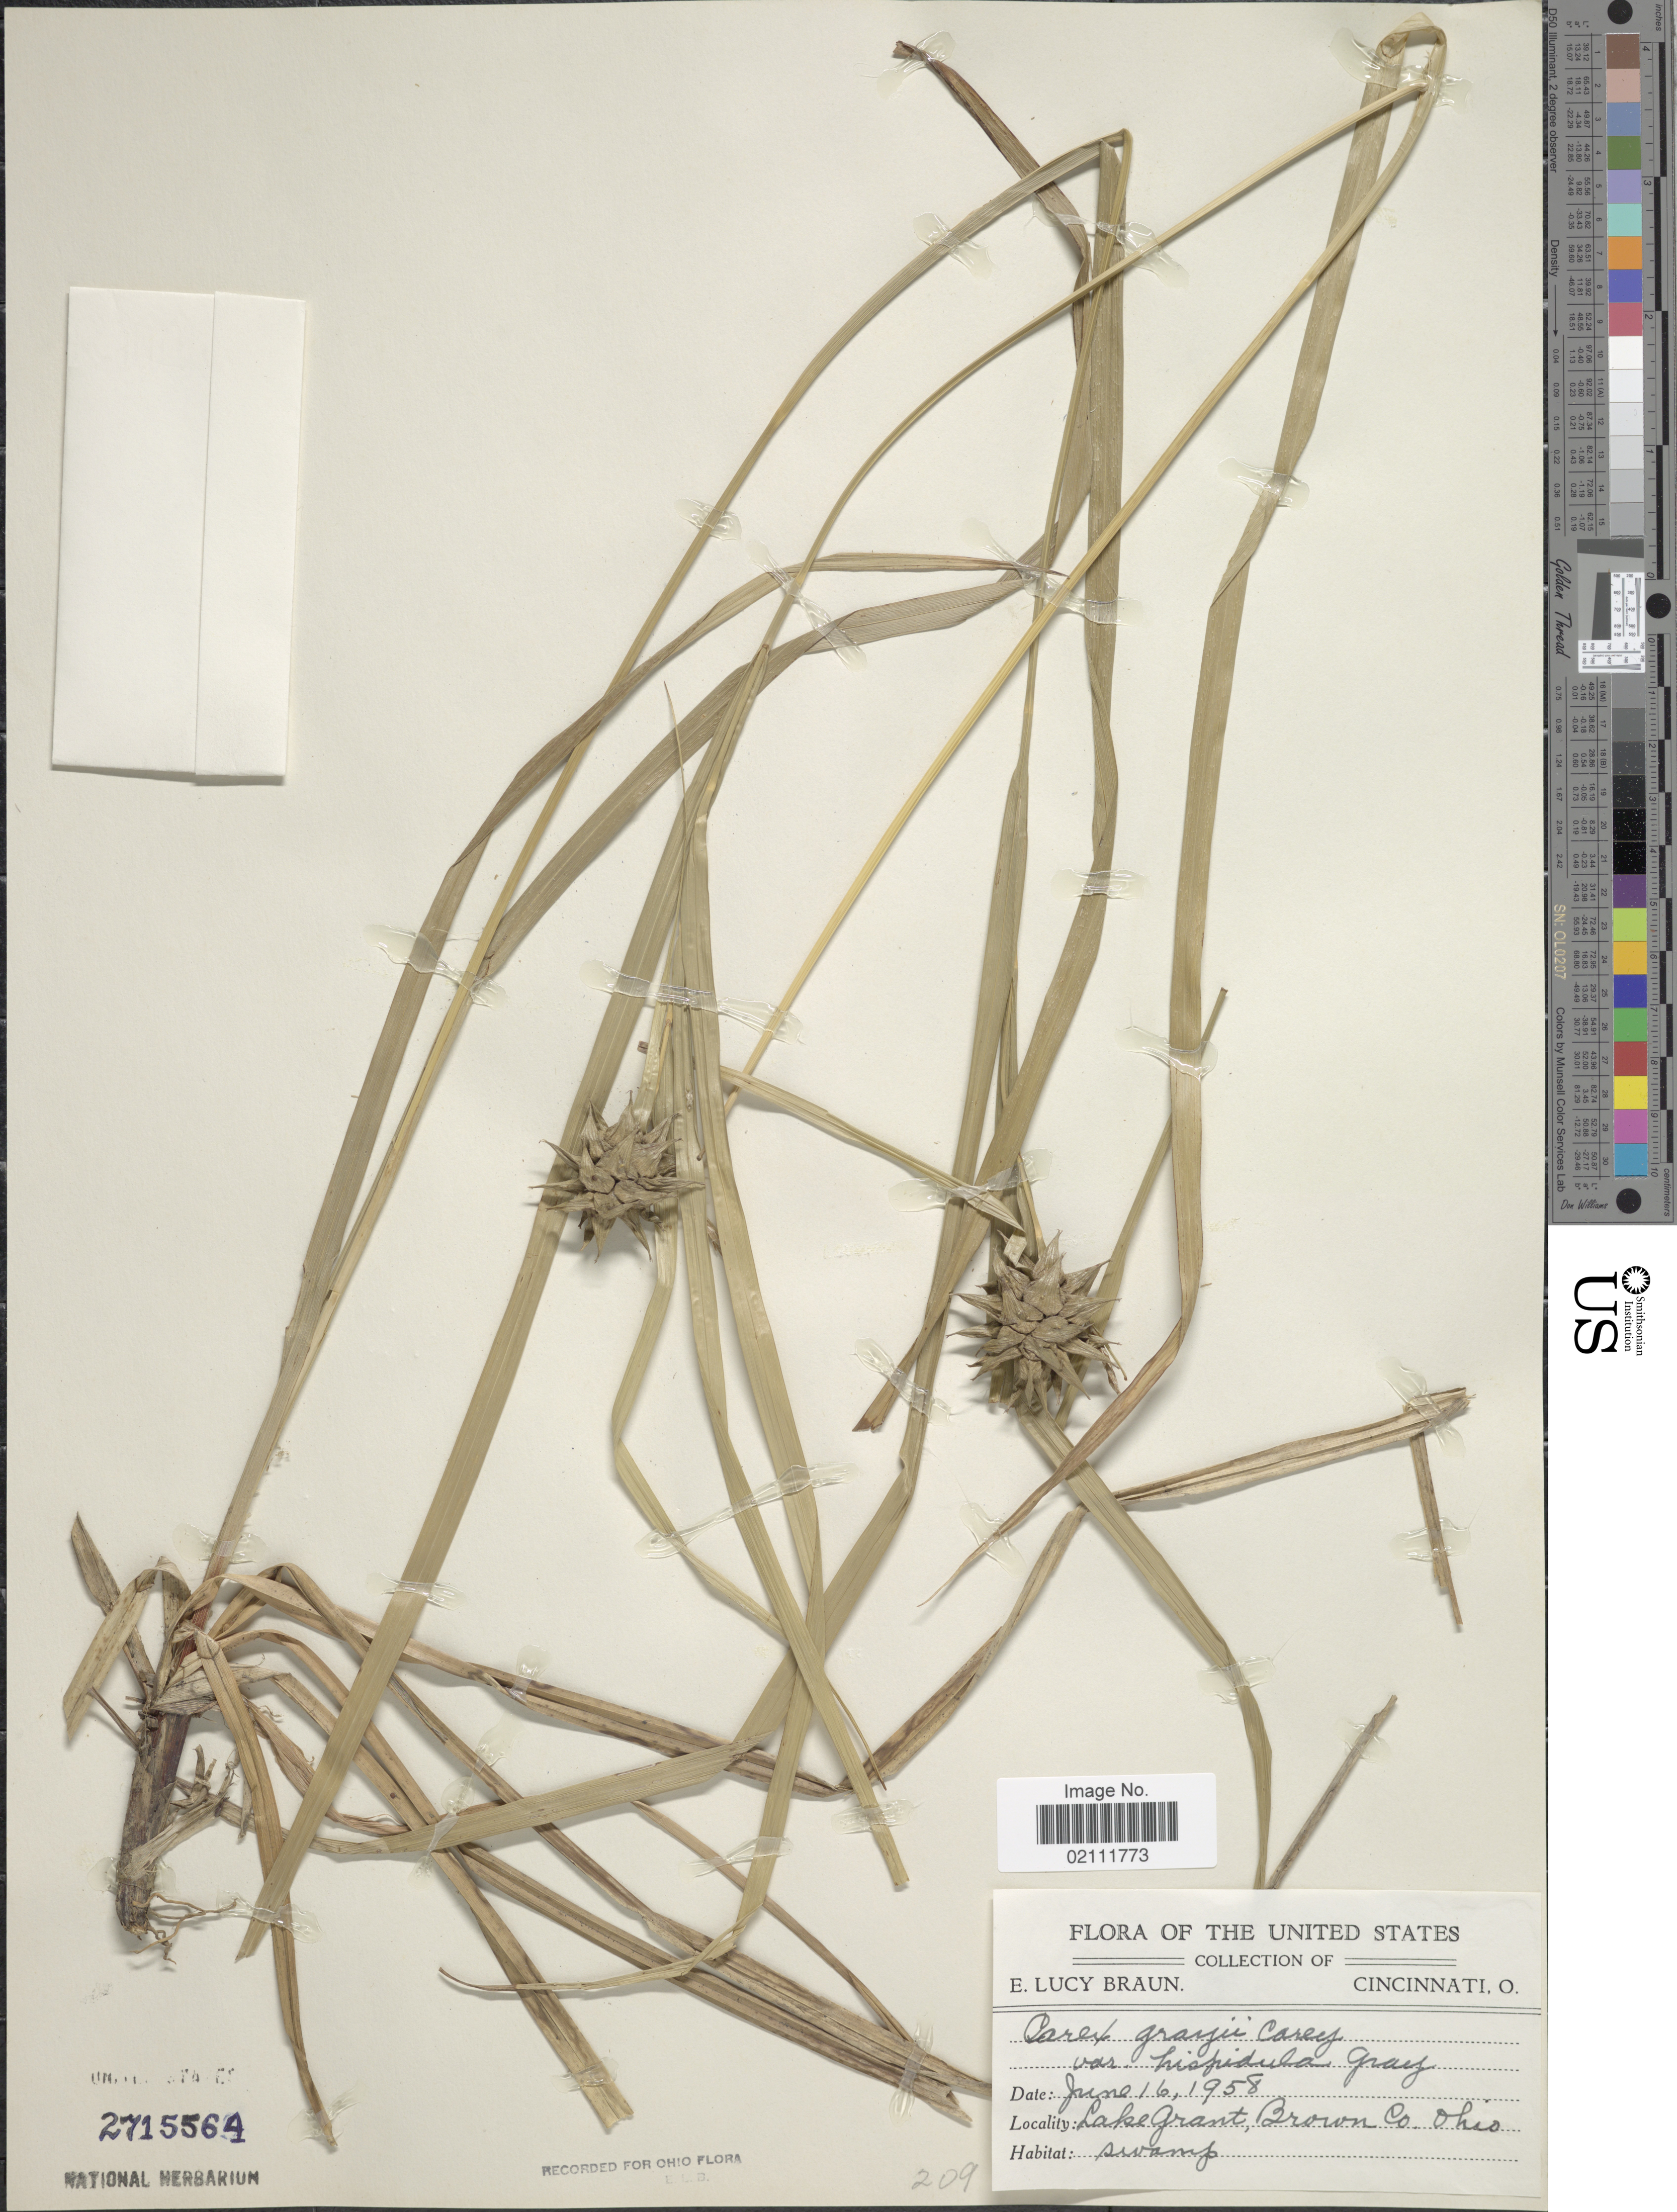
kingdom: Plantae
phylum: Tracheophyta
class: Liliopsida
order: Poales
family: Cyperaceae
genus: Carex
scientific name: Carex grayi var. hispidula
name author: A. Gray ex L.H. Bailey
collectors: E. L. Braun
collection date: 1958-06-16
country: United States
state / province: Ohio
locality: Lake Grant, Brown Co., swamp.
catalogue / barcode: US 2715564